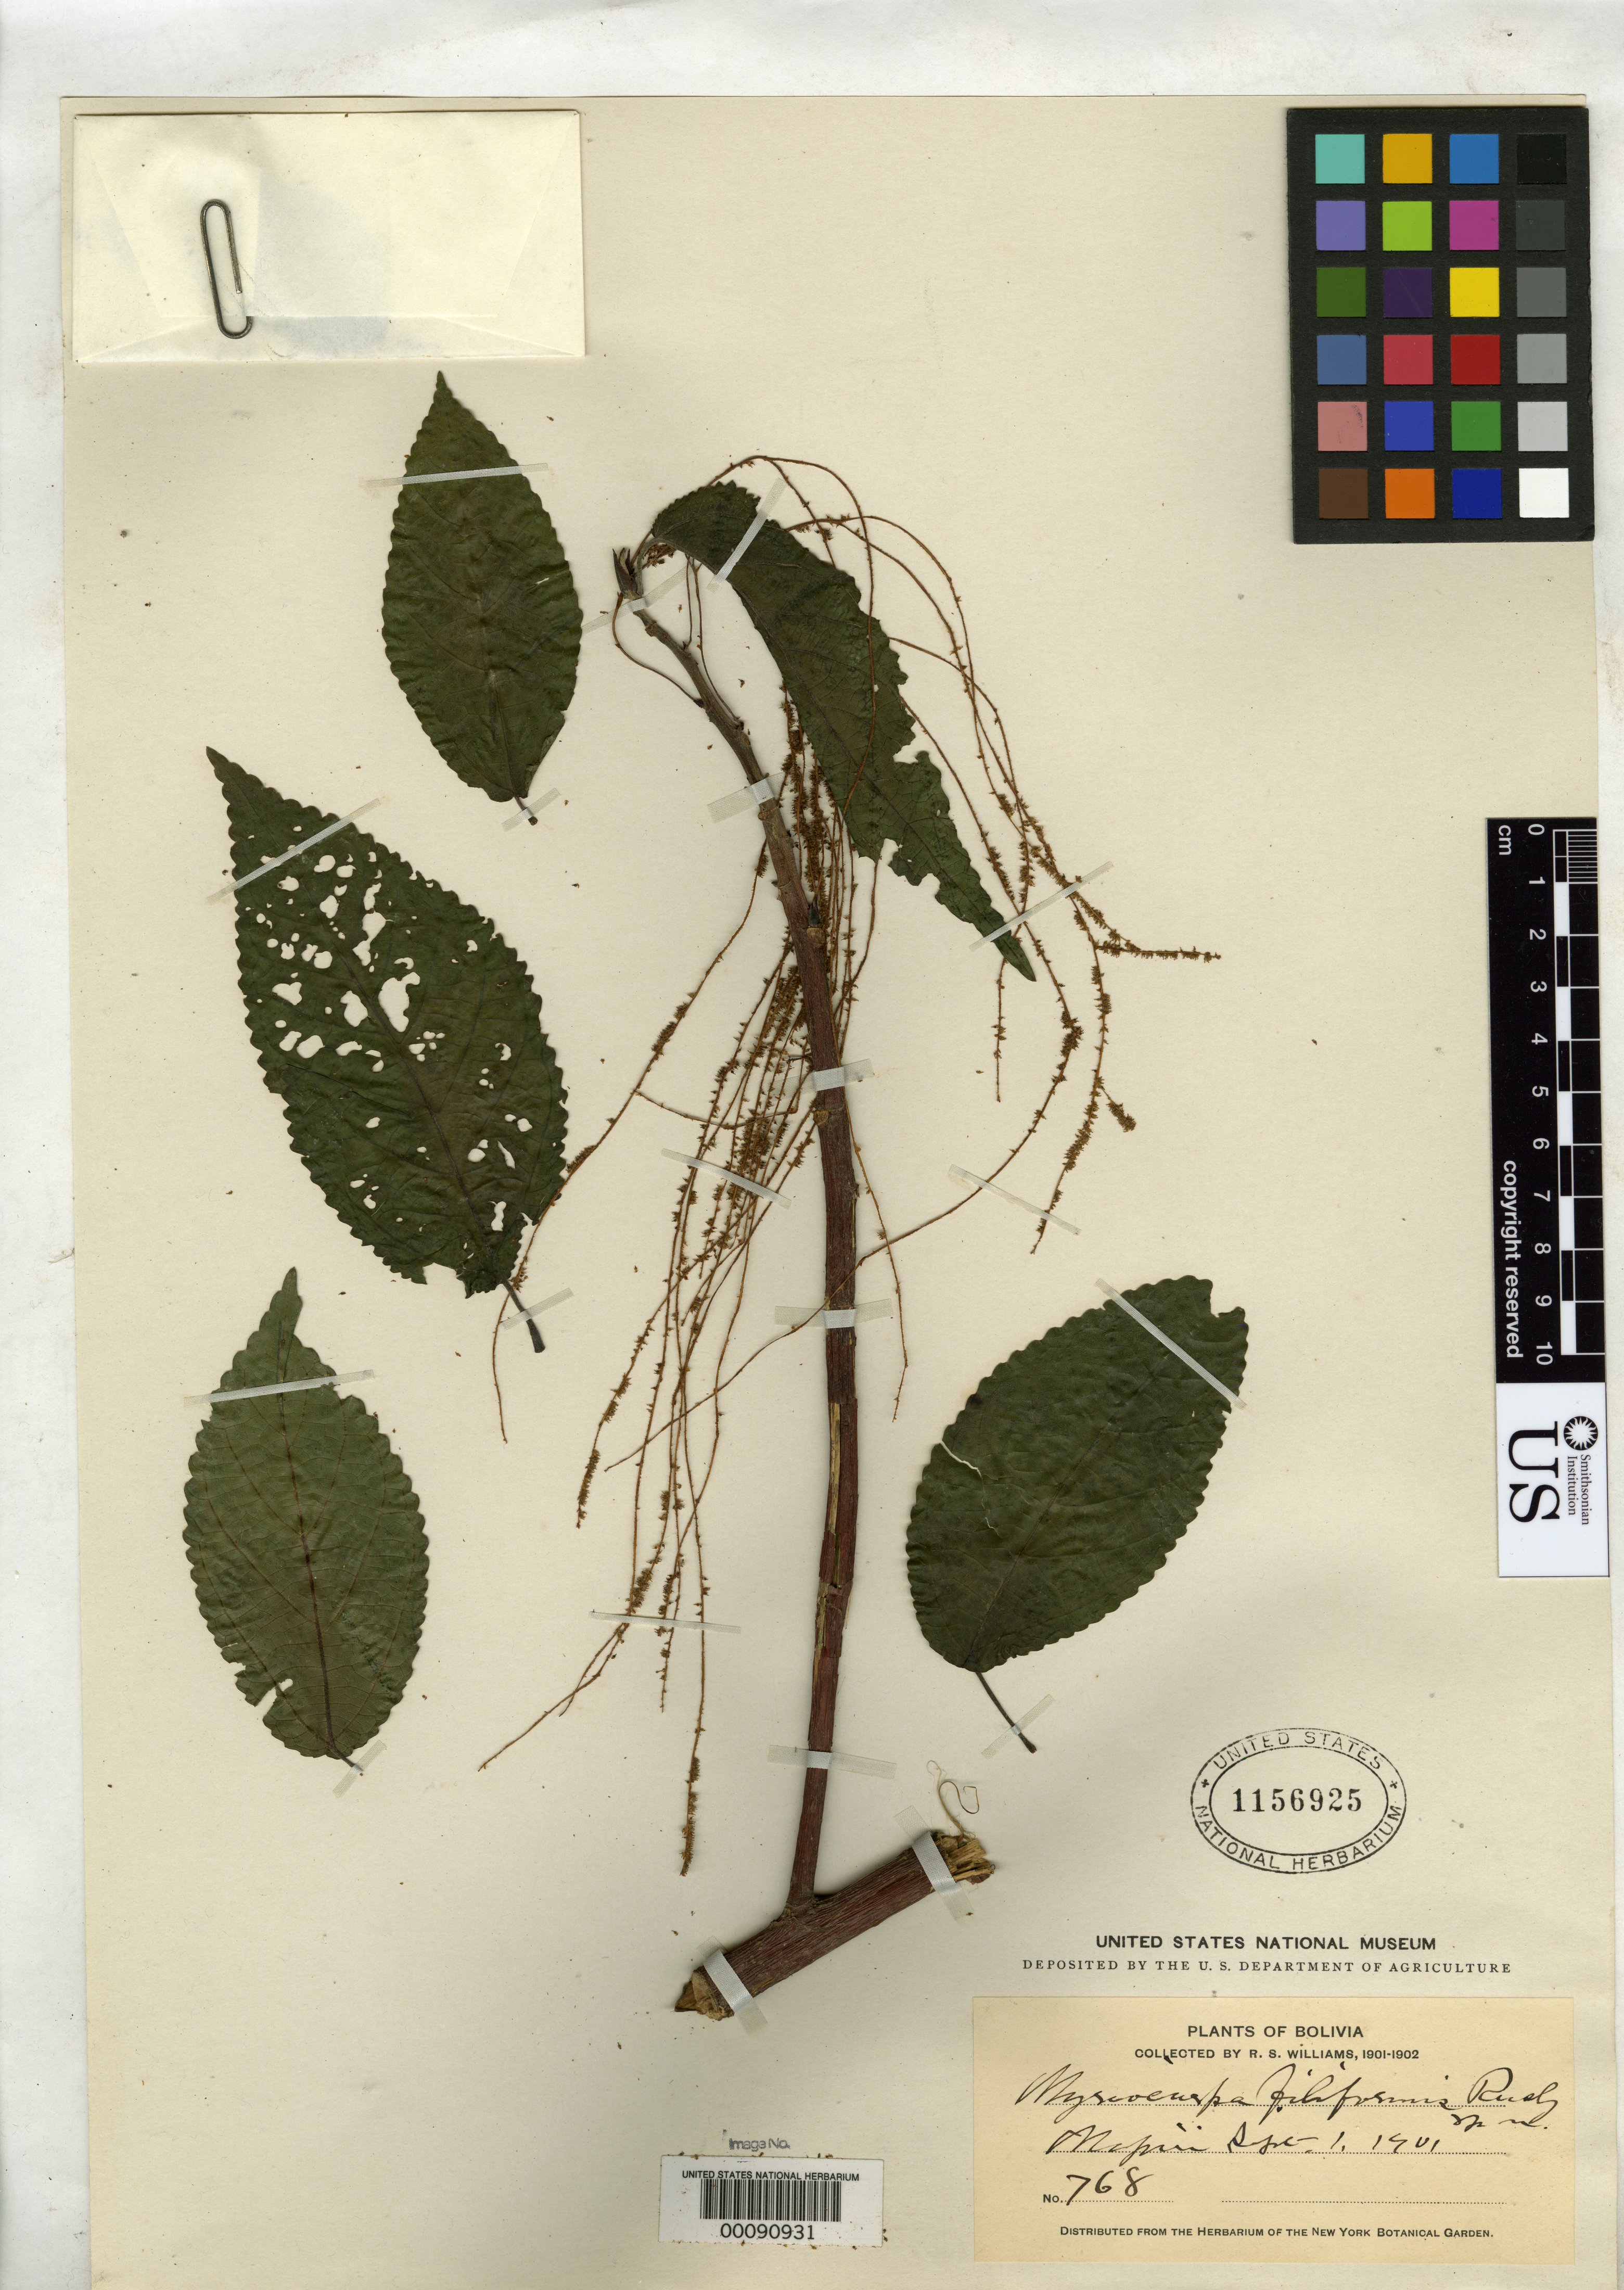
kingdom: Plantae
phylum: Tracheophyta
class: Magnoliopsida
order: Rosales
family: Urticaceae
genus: Myriocarpa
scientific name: Myriocarpa filiformis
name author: Rusby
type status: Isotype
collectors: R. S. Williams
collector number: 768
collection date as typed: Sep. 19, 1901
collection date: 1901-09-19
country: Bolivia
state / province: La Páz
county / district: Larecaja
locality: Mapiri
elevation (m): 488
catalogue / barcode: US 1156925